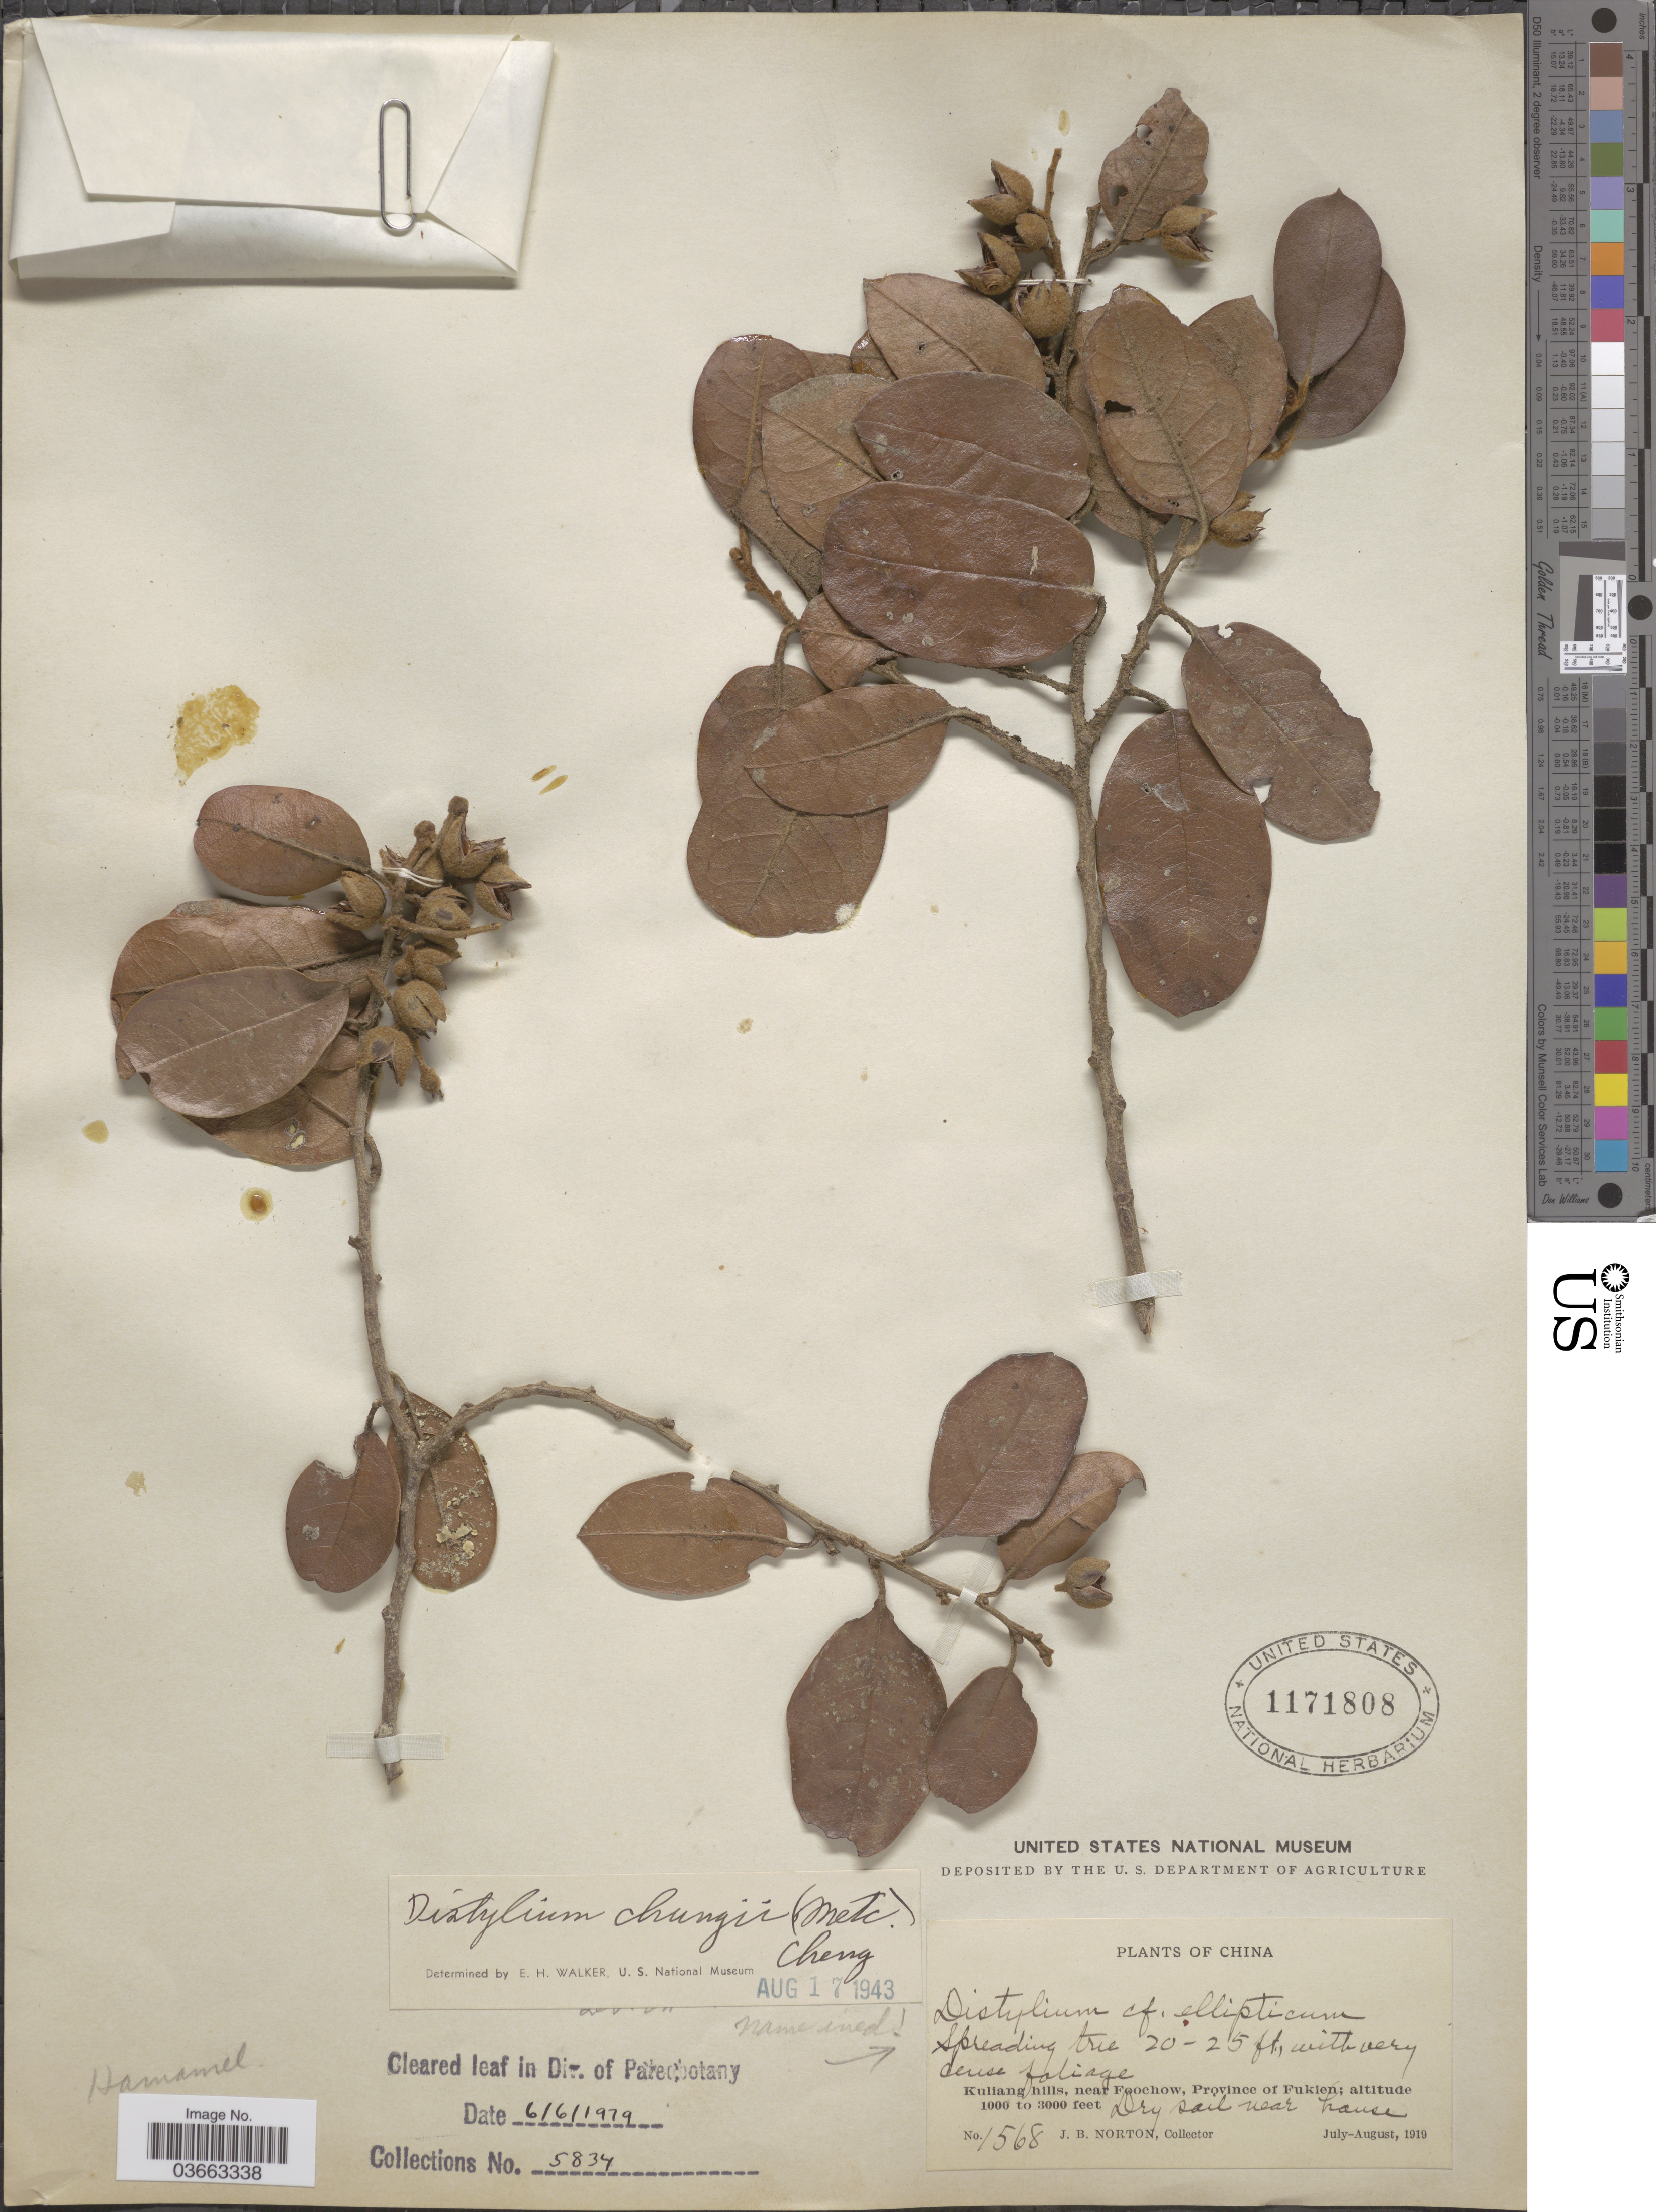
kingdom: Plantae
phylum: Tracheophyta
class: Magnoliopsida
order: Saxifragales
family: Hamamelidaceae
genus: Distylium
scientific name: Distylium chungii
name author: (F.P. Metcalf) Cheng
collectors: J. B. Norton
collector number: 1568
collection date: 1919-07/1919-08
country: China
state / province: Fujian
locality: Kuliang hills, near Foochow, Province of Fukien.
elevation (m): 305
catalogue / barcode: US 1171808